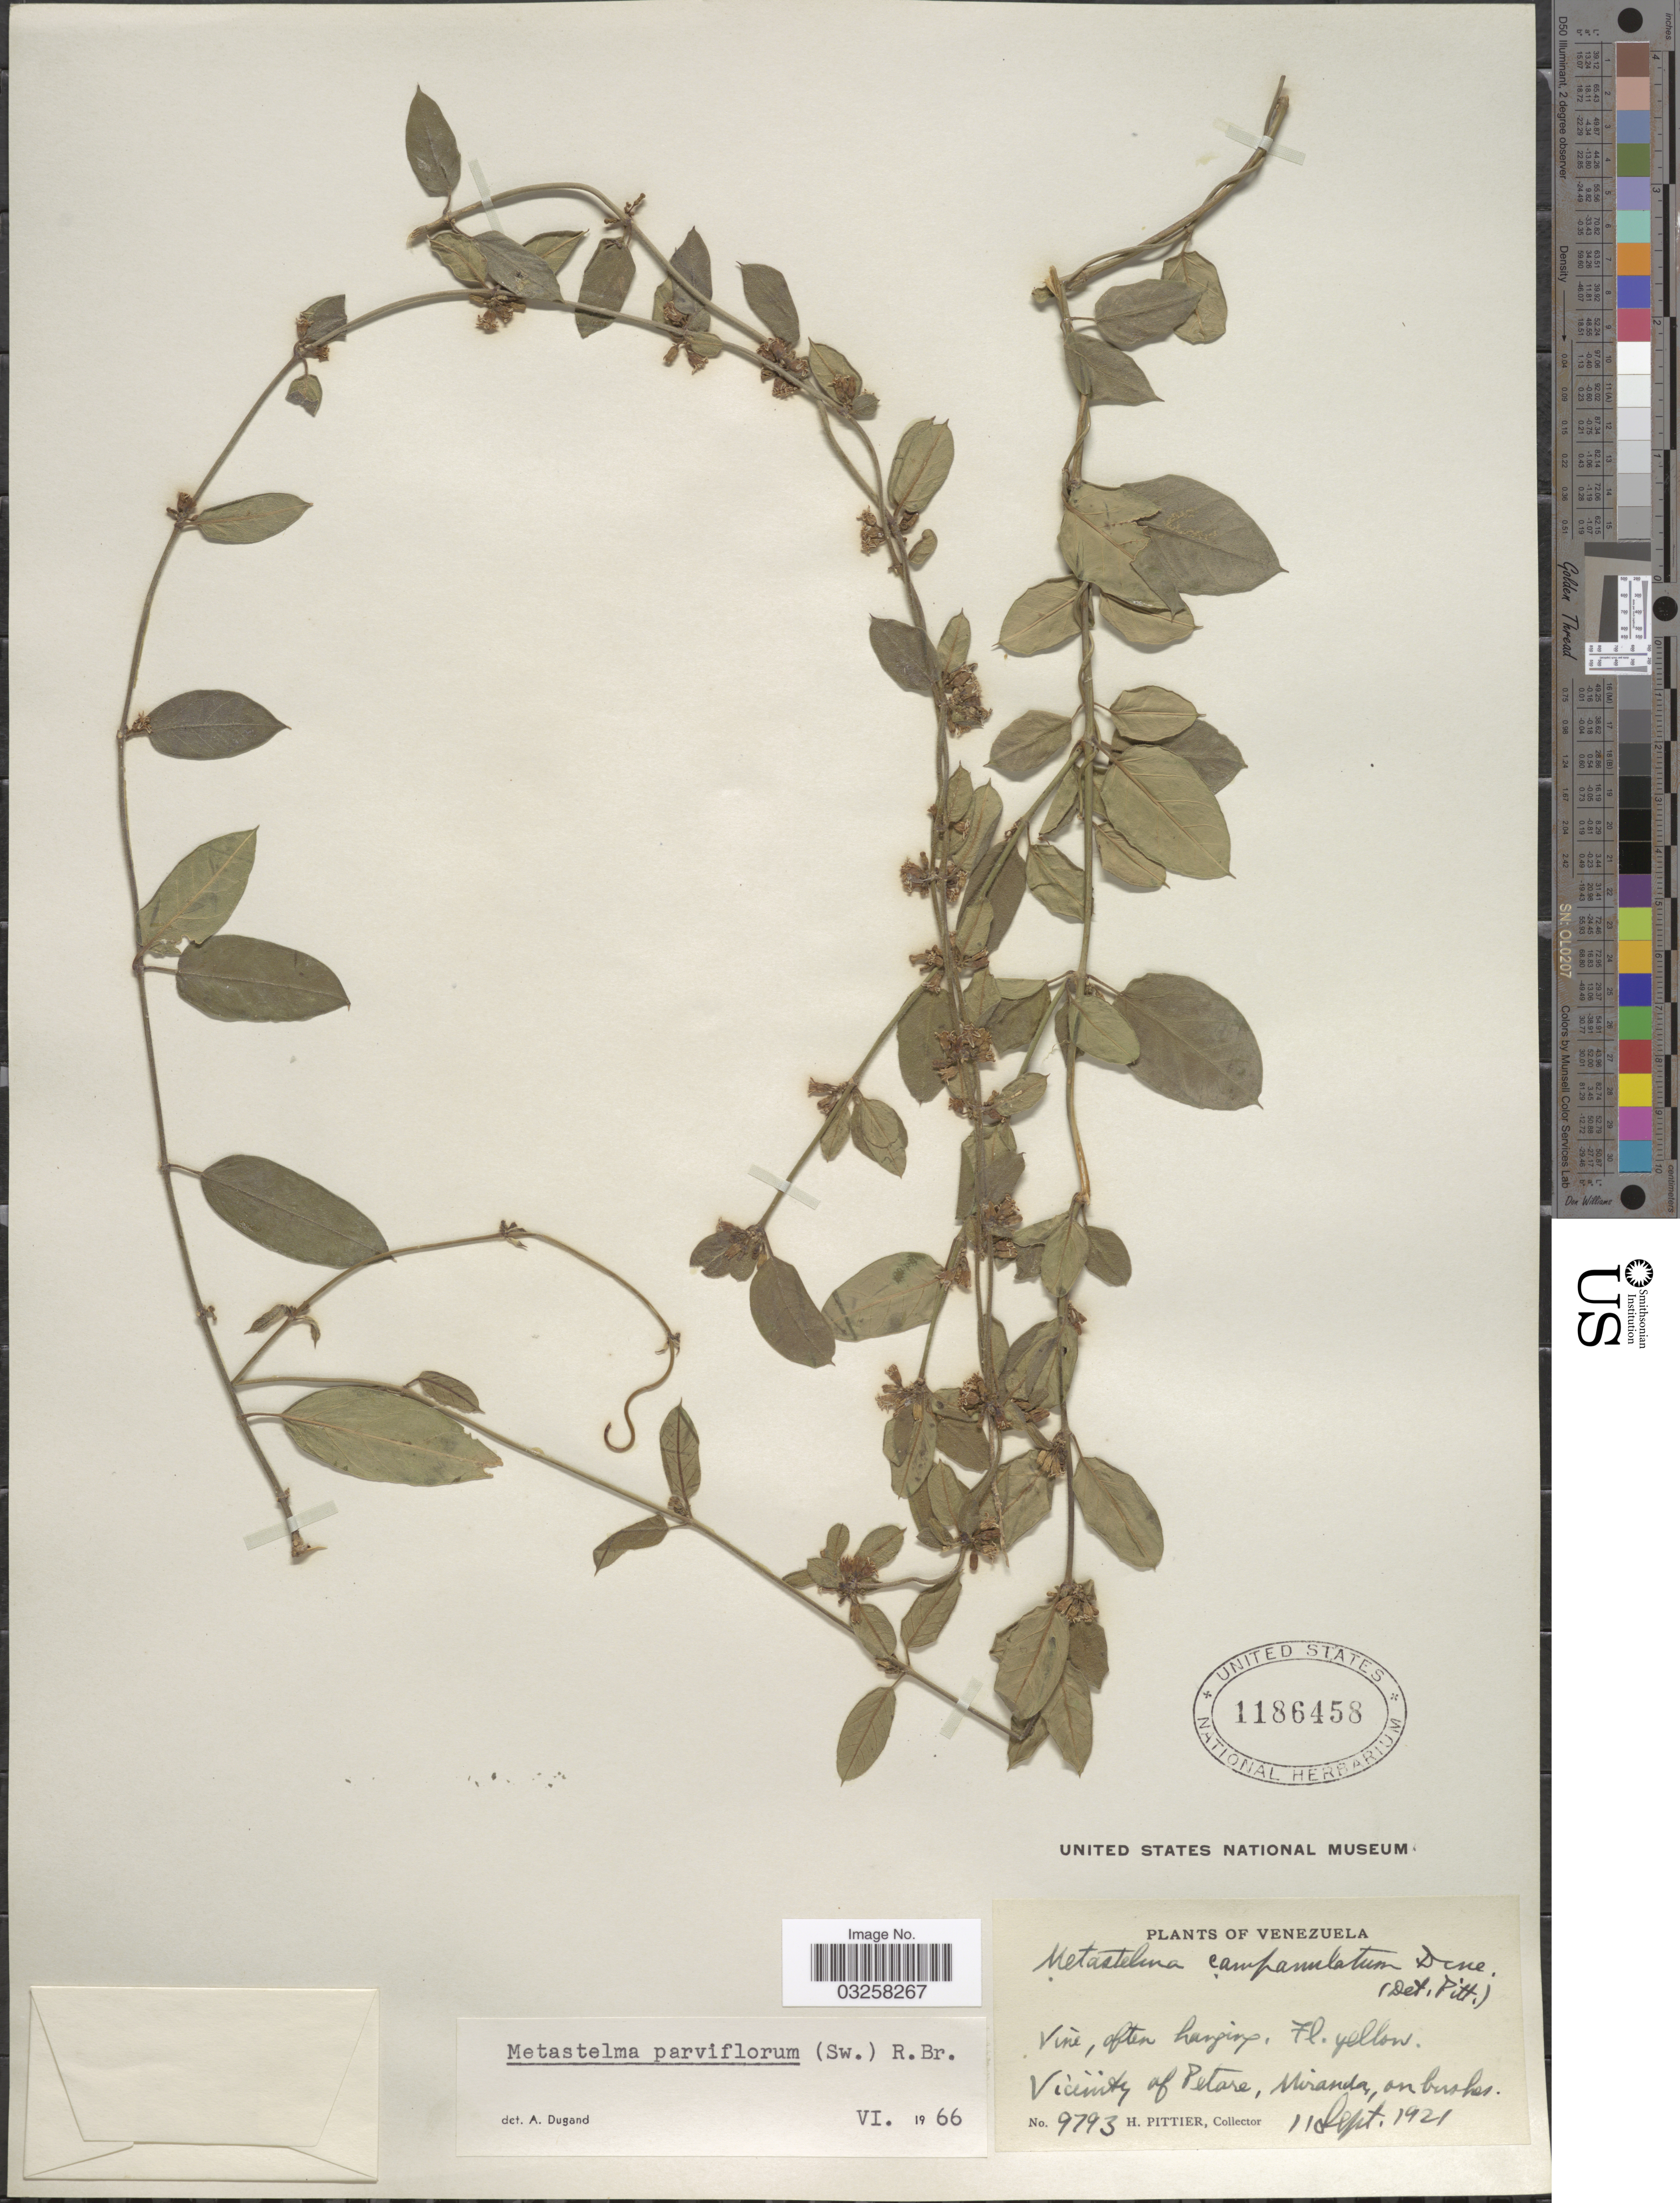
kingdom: Plantae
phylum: Tracheophyta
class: Magnoliopsida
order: Gentianales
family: Apocynaceae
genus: Metastelma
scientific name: Metastelma parviflorum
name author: (Sw.) Schult.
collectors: H. F. Pittier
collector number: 9793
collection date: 1921-09-11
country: Venezuela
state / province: Miranda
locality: Vicinity of Petare.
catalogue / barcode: US 1186458